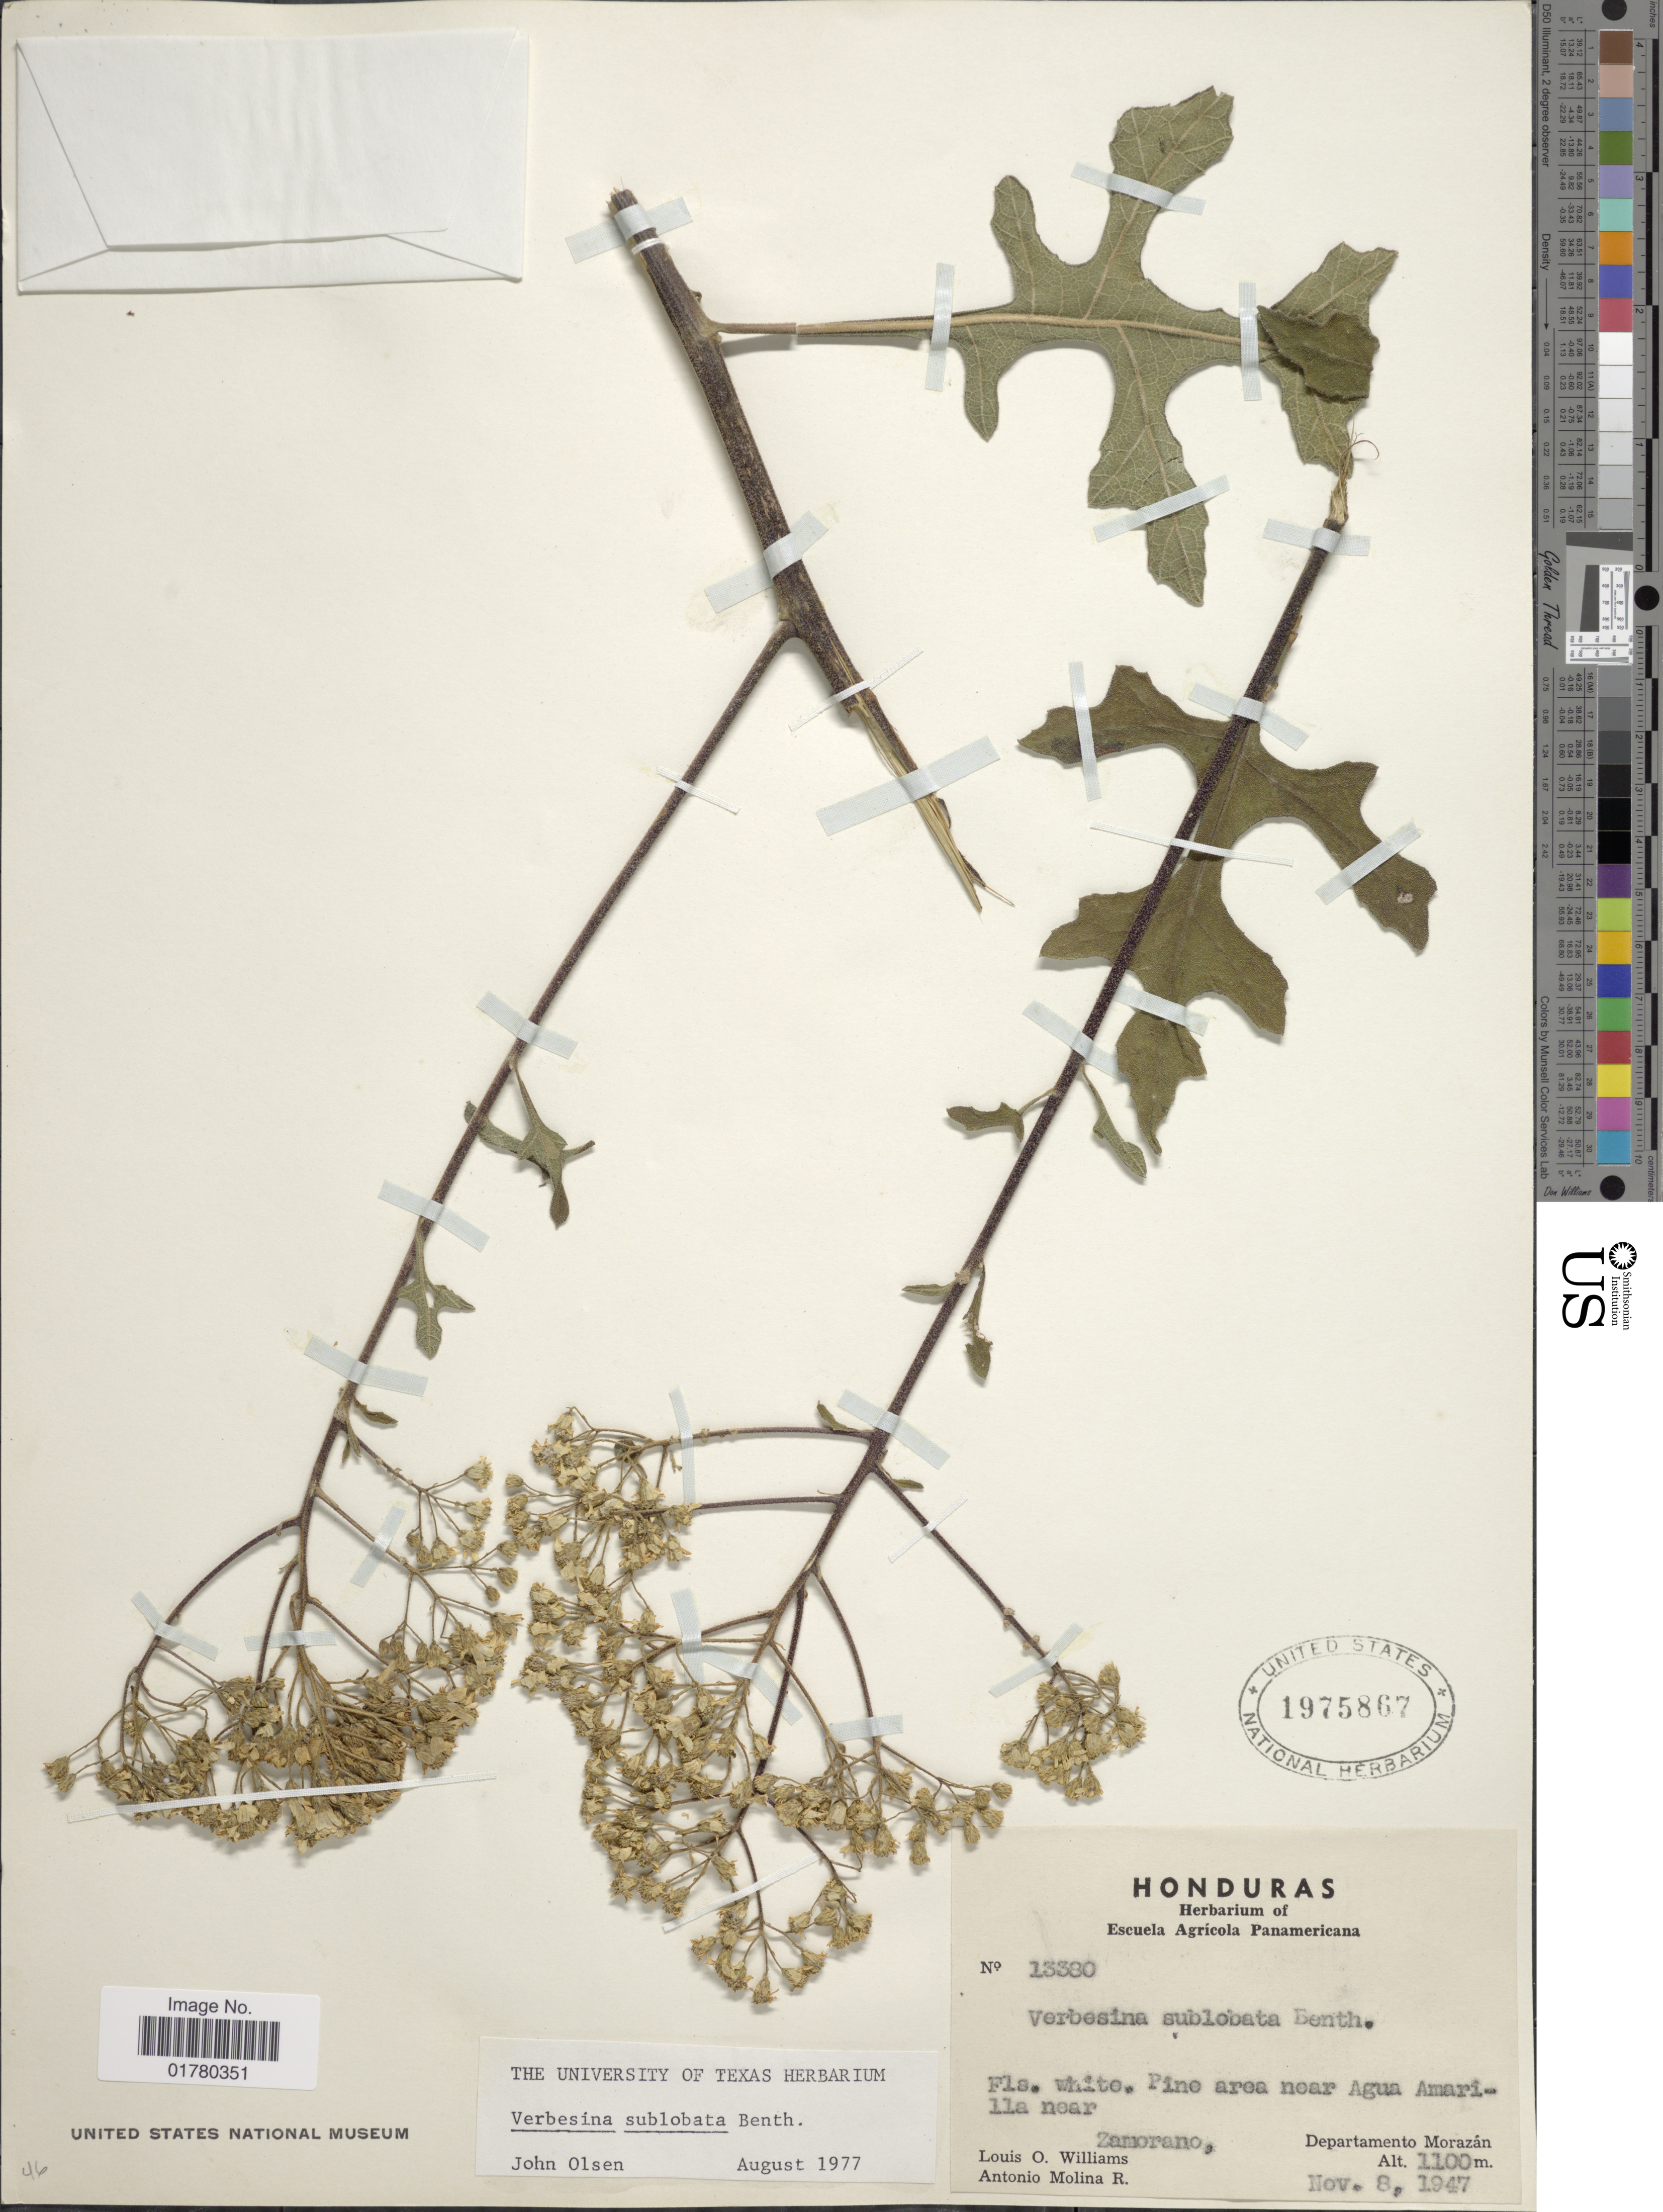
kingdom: Plantae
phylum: Tracheophyta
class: Magnoliopsida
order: Asterales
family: Asteraceae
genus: Verbesina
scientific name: Verbesina turbacensis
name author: Kunth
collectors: L. O. Williams & A. Molina R.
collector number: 13380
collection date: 1947-11-08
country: Honduras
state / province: Fco. Morazán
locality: Pine area near Agua Amarilla near Zamorano, Departamento Morazán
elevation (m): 1100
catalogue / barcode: US 1975867